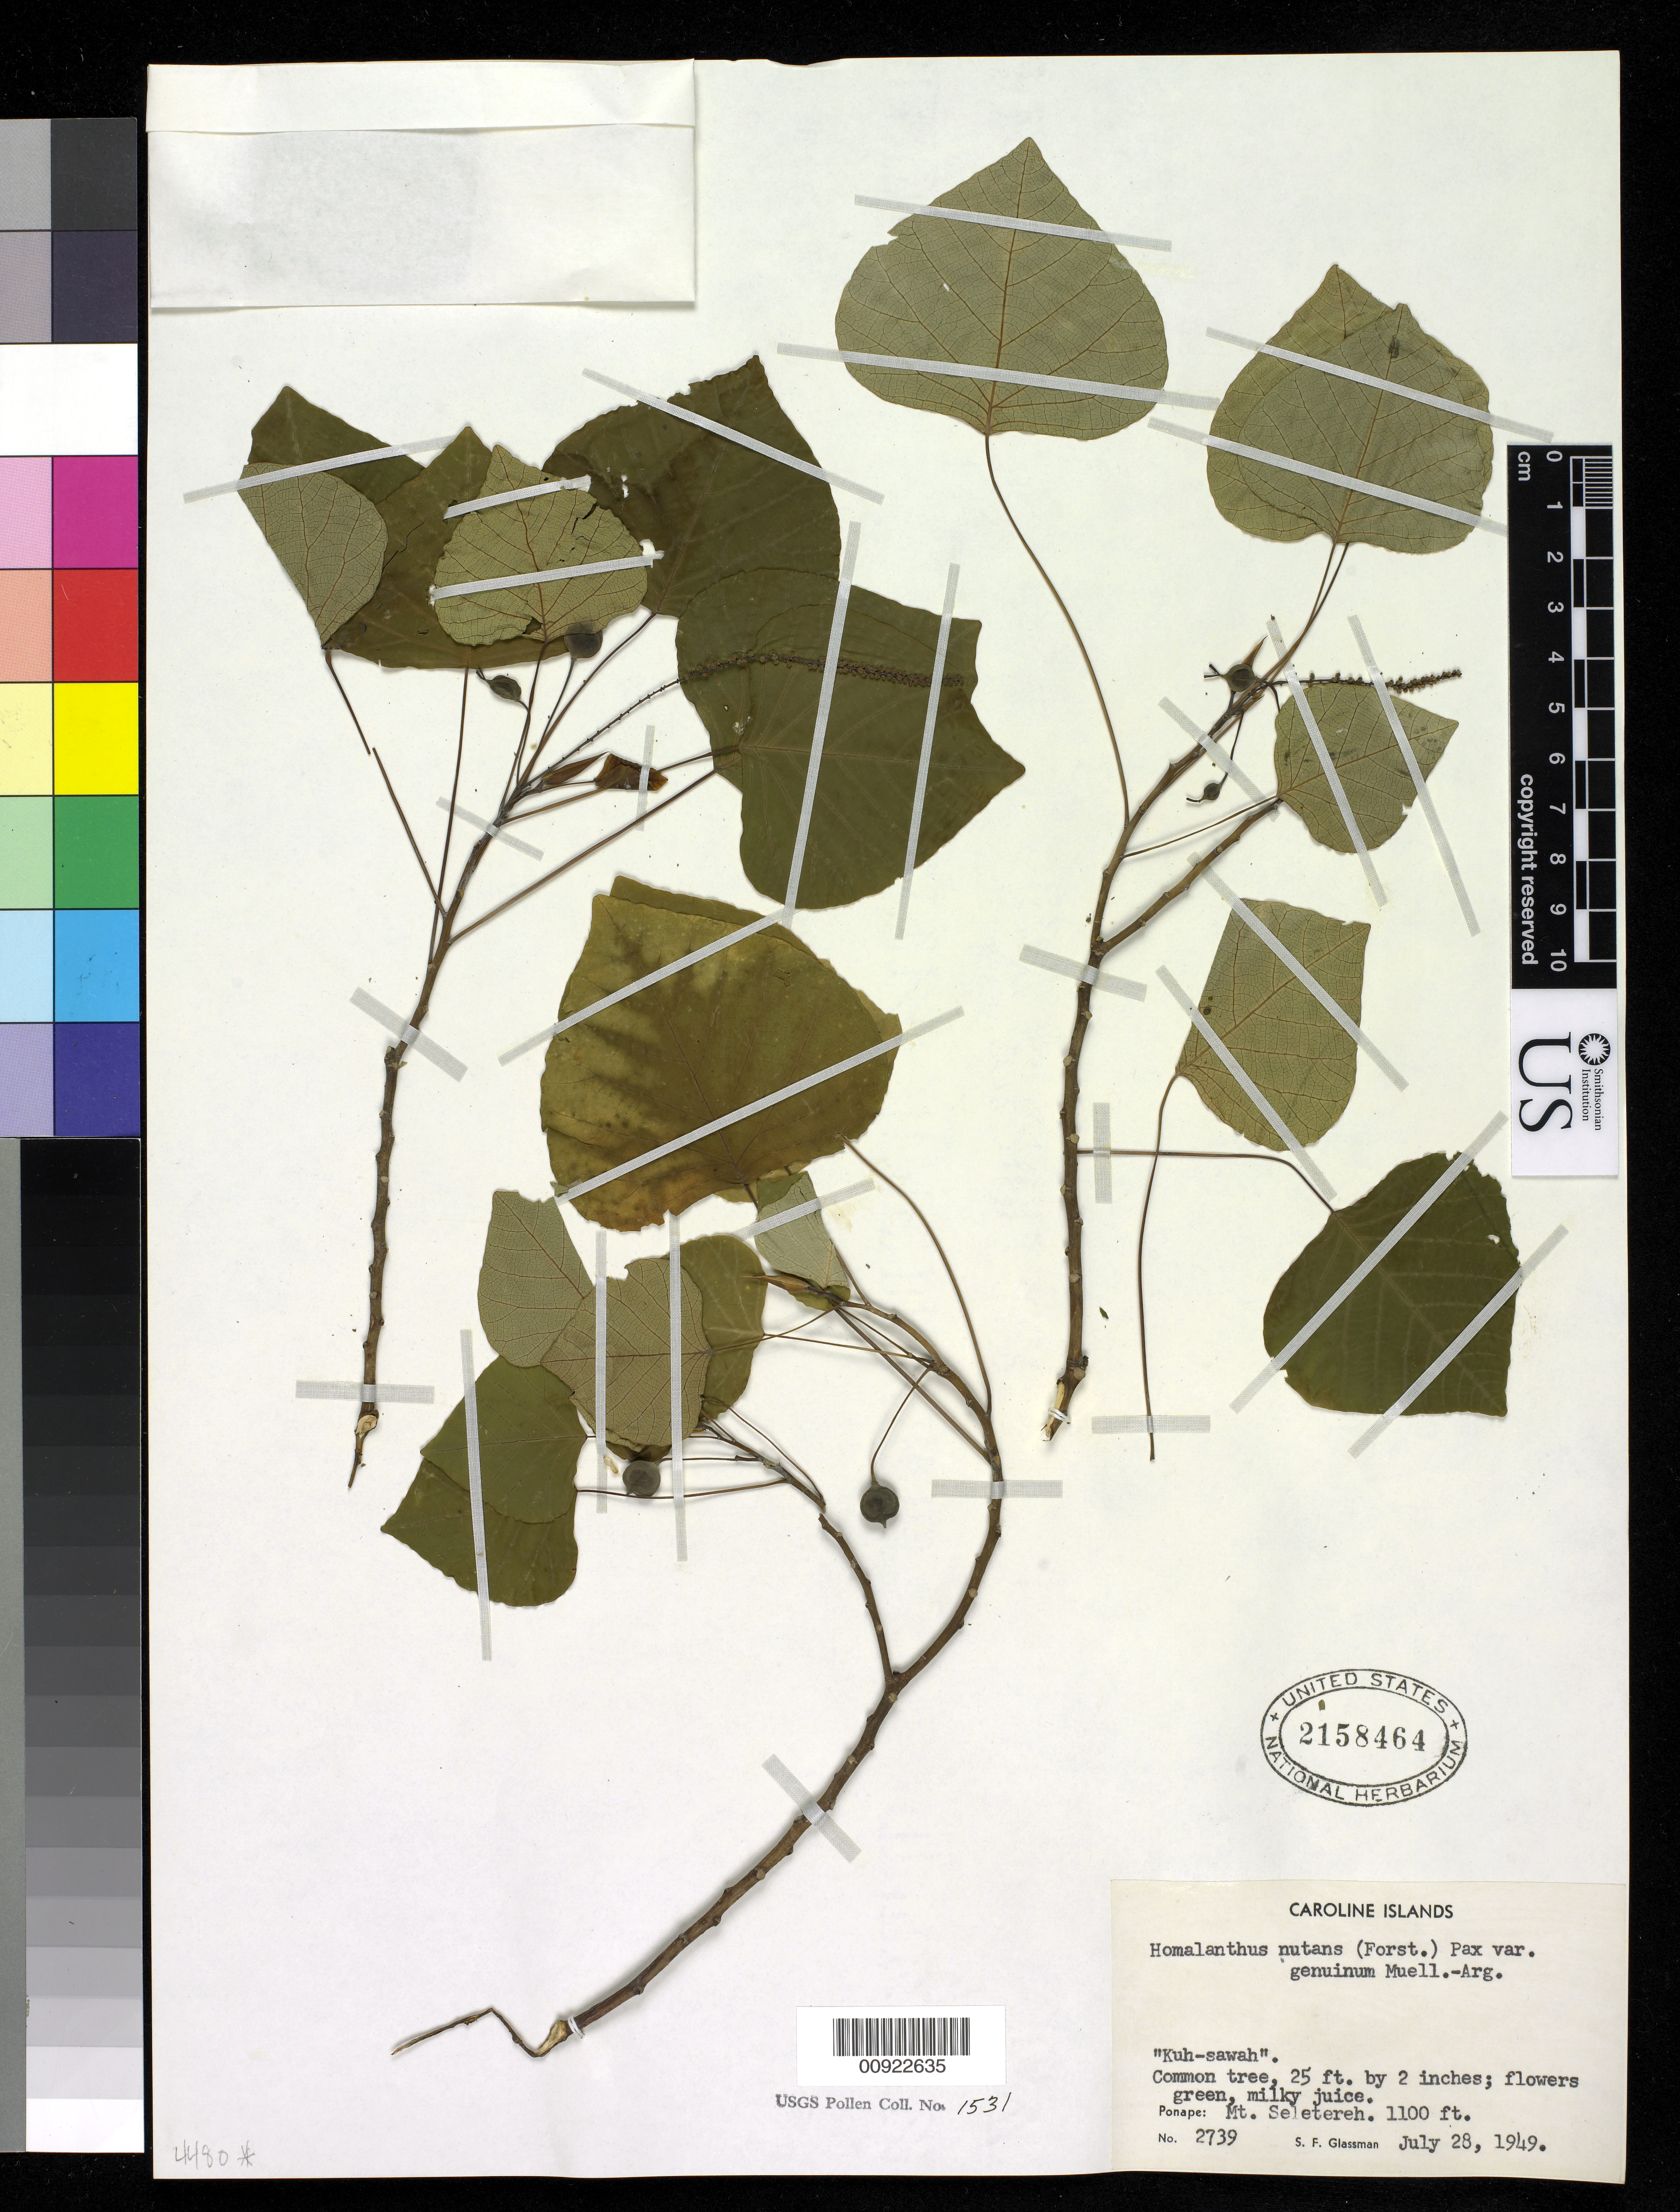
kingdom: Plantae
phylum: Tracheophyta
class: Magnoliopsida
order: Malpighiales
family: Euphorbiaceae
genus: Homalanthus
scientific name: Homalanthus nutans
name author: (G. Forst.) Guill.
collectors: S. F. Glassman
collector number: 2739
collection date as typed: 28 Jul 1949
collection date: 1949-07-28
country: Micronesia, Federated States of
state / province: Pohnpei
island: Pohnpei [Ponape]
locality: Mt. Seletereh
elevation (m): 335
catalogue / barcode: US 2158464